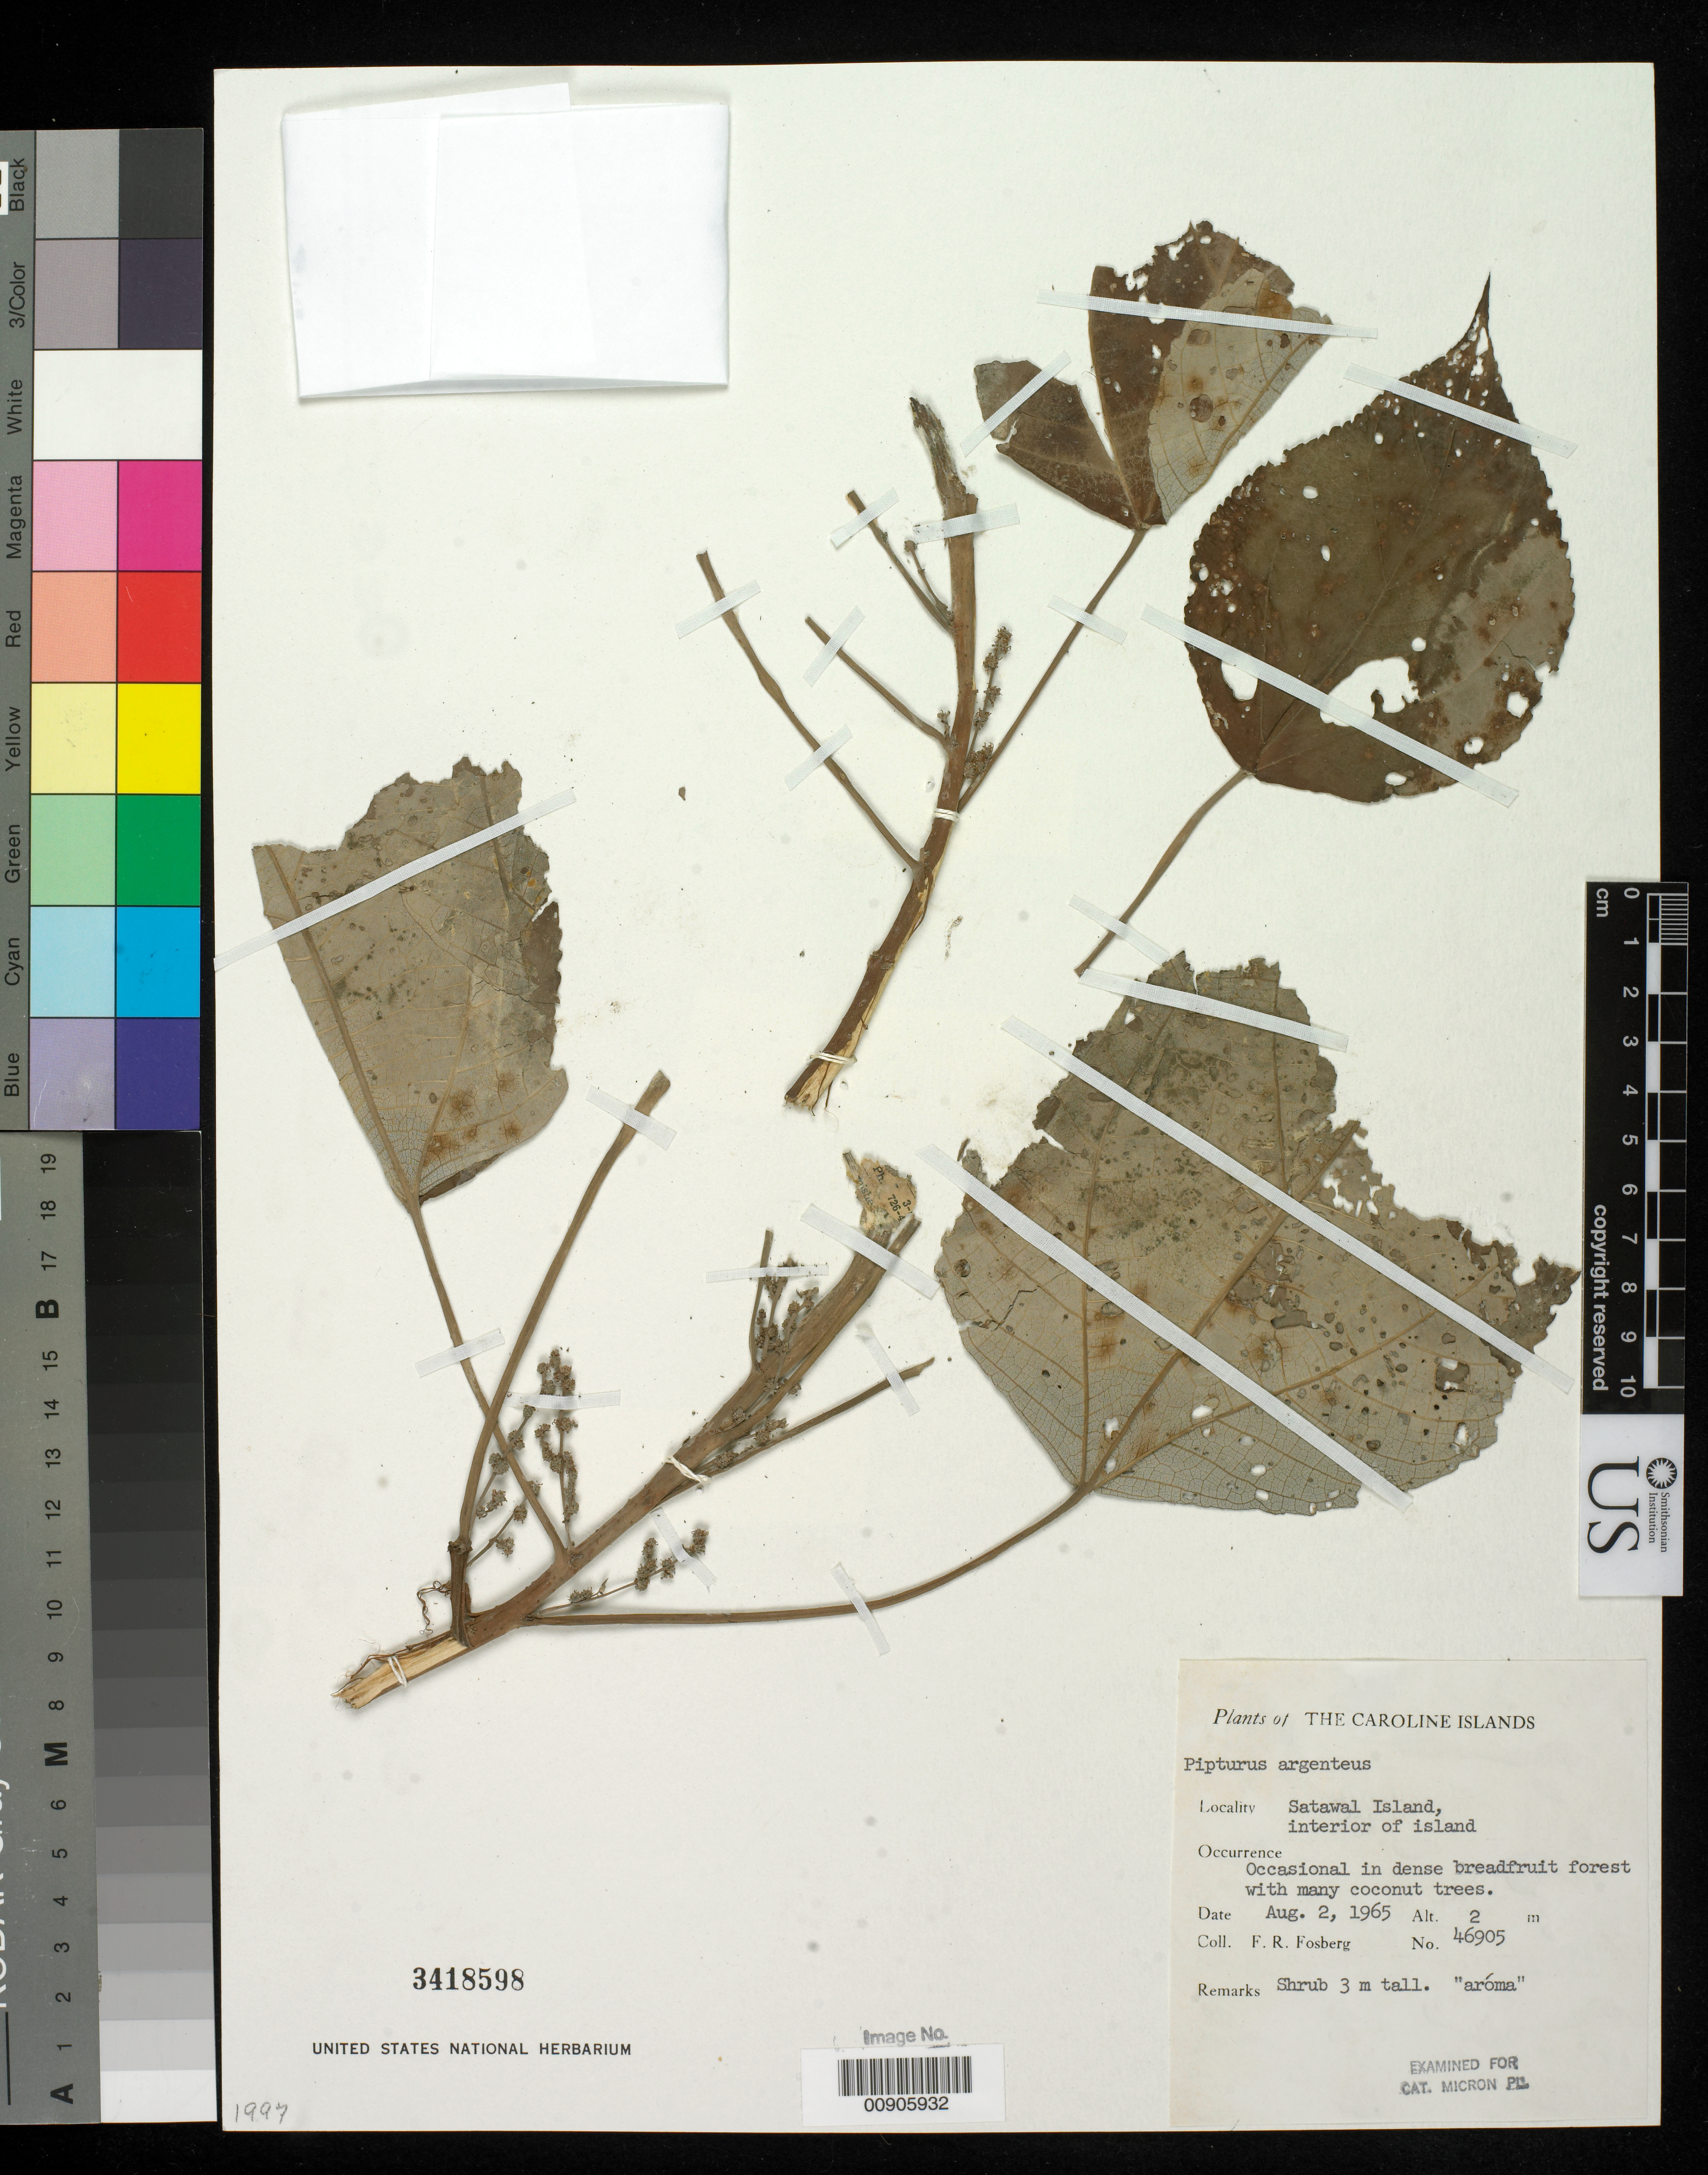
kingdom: Plantae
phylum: Tracheophyta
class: Magnoliopsida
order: Rosales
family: Urticaceae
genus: Pipturus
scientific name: Pipturus argenteus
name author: (G. Forst.) Wedd.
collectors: F. R. Fosberg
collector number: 46905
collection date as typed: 02 Aug 1965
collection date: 1965-08-02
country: Micronesia, Federated States of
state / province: Yap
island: Satawal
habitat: Occasional in dense breadfruit forest with many coconut trees.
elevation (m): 2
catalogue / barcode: US 3418598